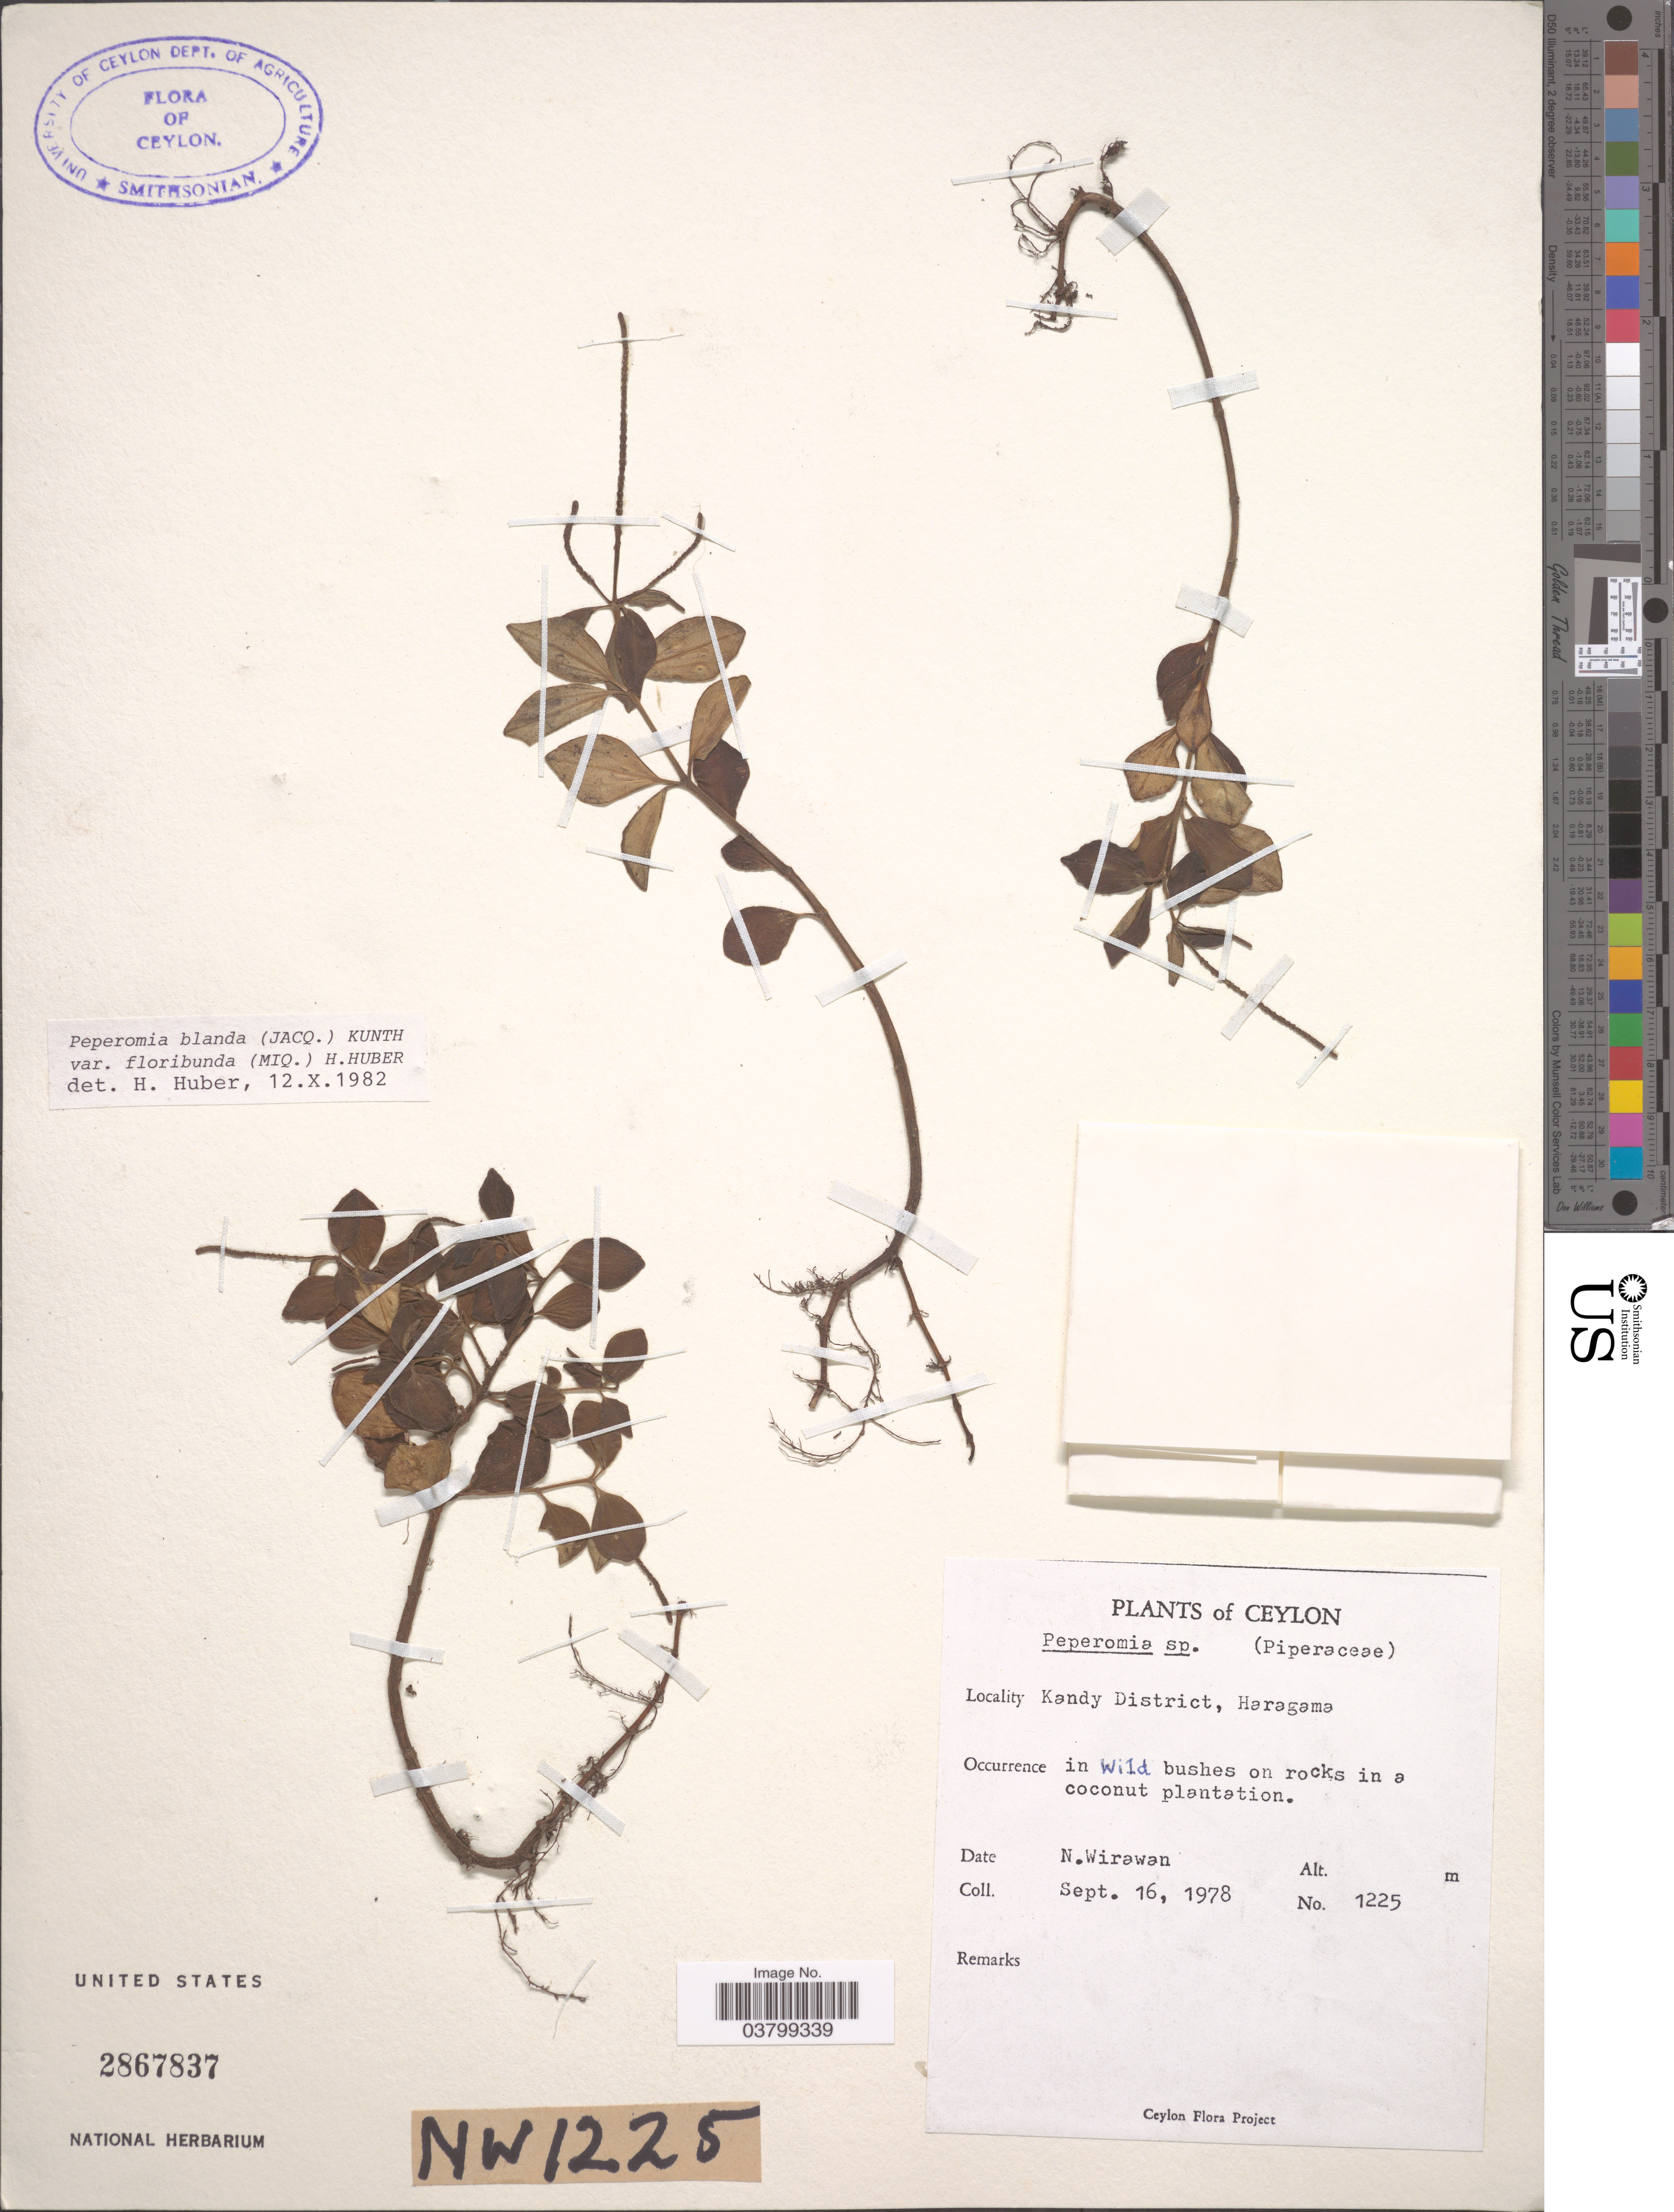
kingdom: Plantae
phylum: Tracheophyta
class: Magnoliopsida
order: Piperales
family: Piperaceae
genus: Peperomia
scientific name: Peperomia blanda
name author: (Jacq.) Kunth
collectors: N. Wirawan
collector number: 1225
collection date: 1978-09-16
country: Sri Lanka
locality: Ceylon. Kandy District, Haragama.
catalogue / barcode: US 2867837